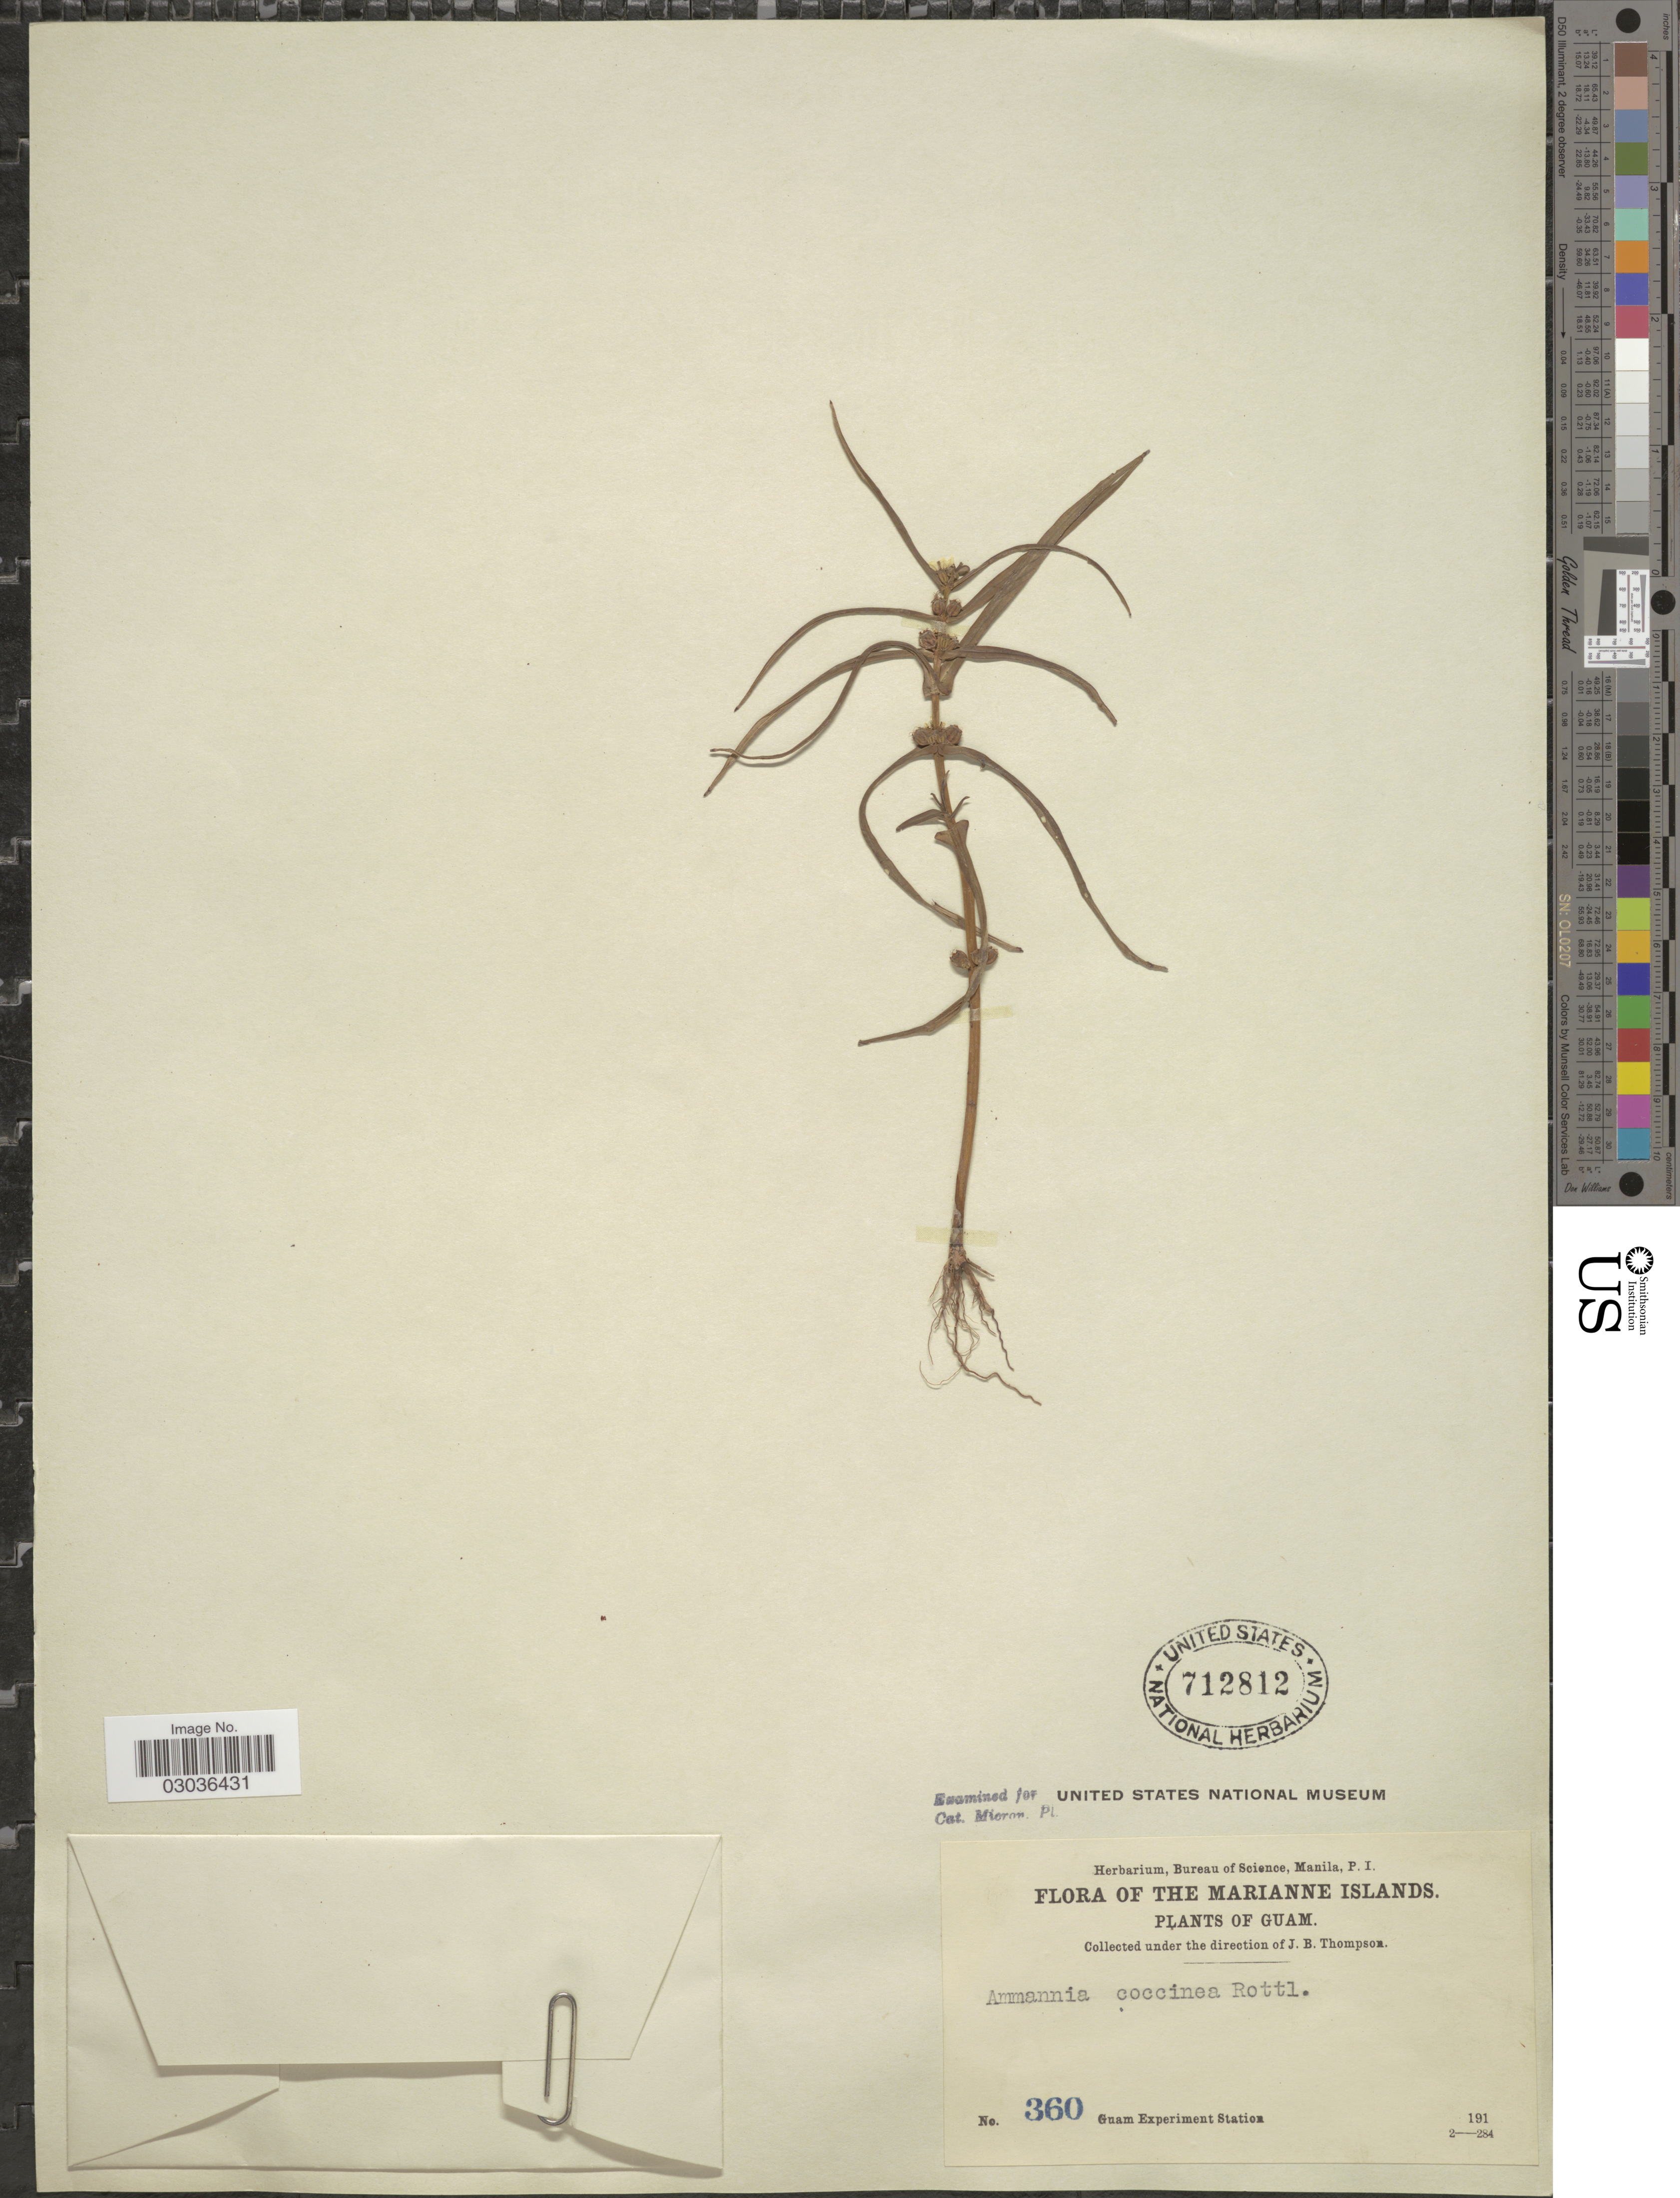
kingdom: Plantae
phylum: Tracheophyta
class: Magnoliopsida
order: Myrtales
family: Lythraceae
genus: Ammannia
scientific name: Ammannia coccinea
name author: Rottb.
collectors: Guam Exp. Sta.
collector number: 360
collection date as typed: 191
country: Guam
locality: Marianne Islands.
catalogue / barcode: US 712812